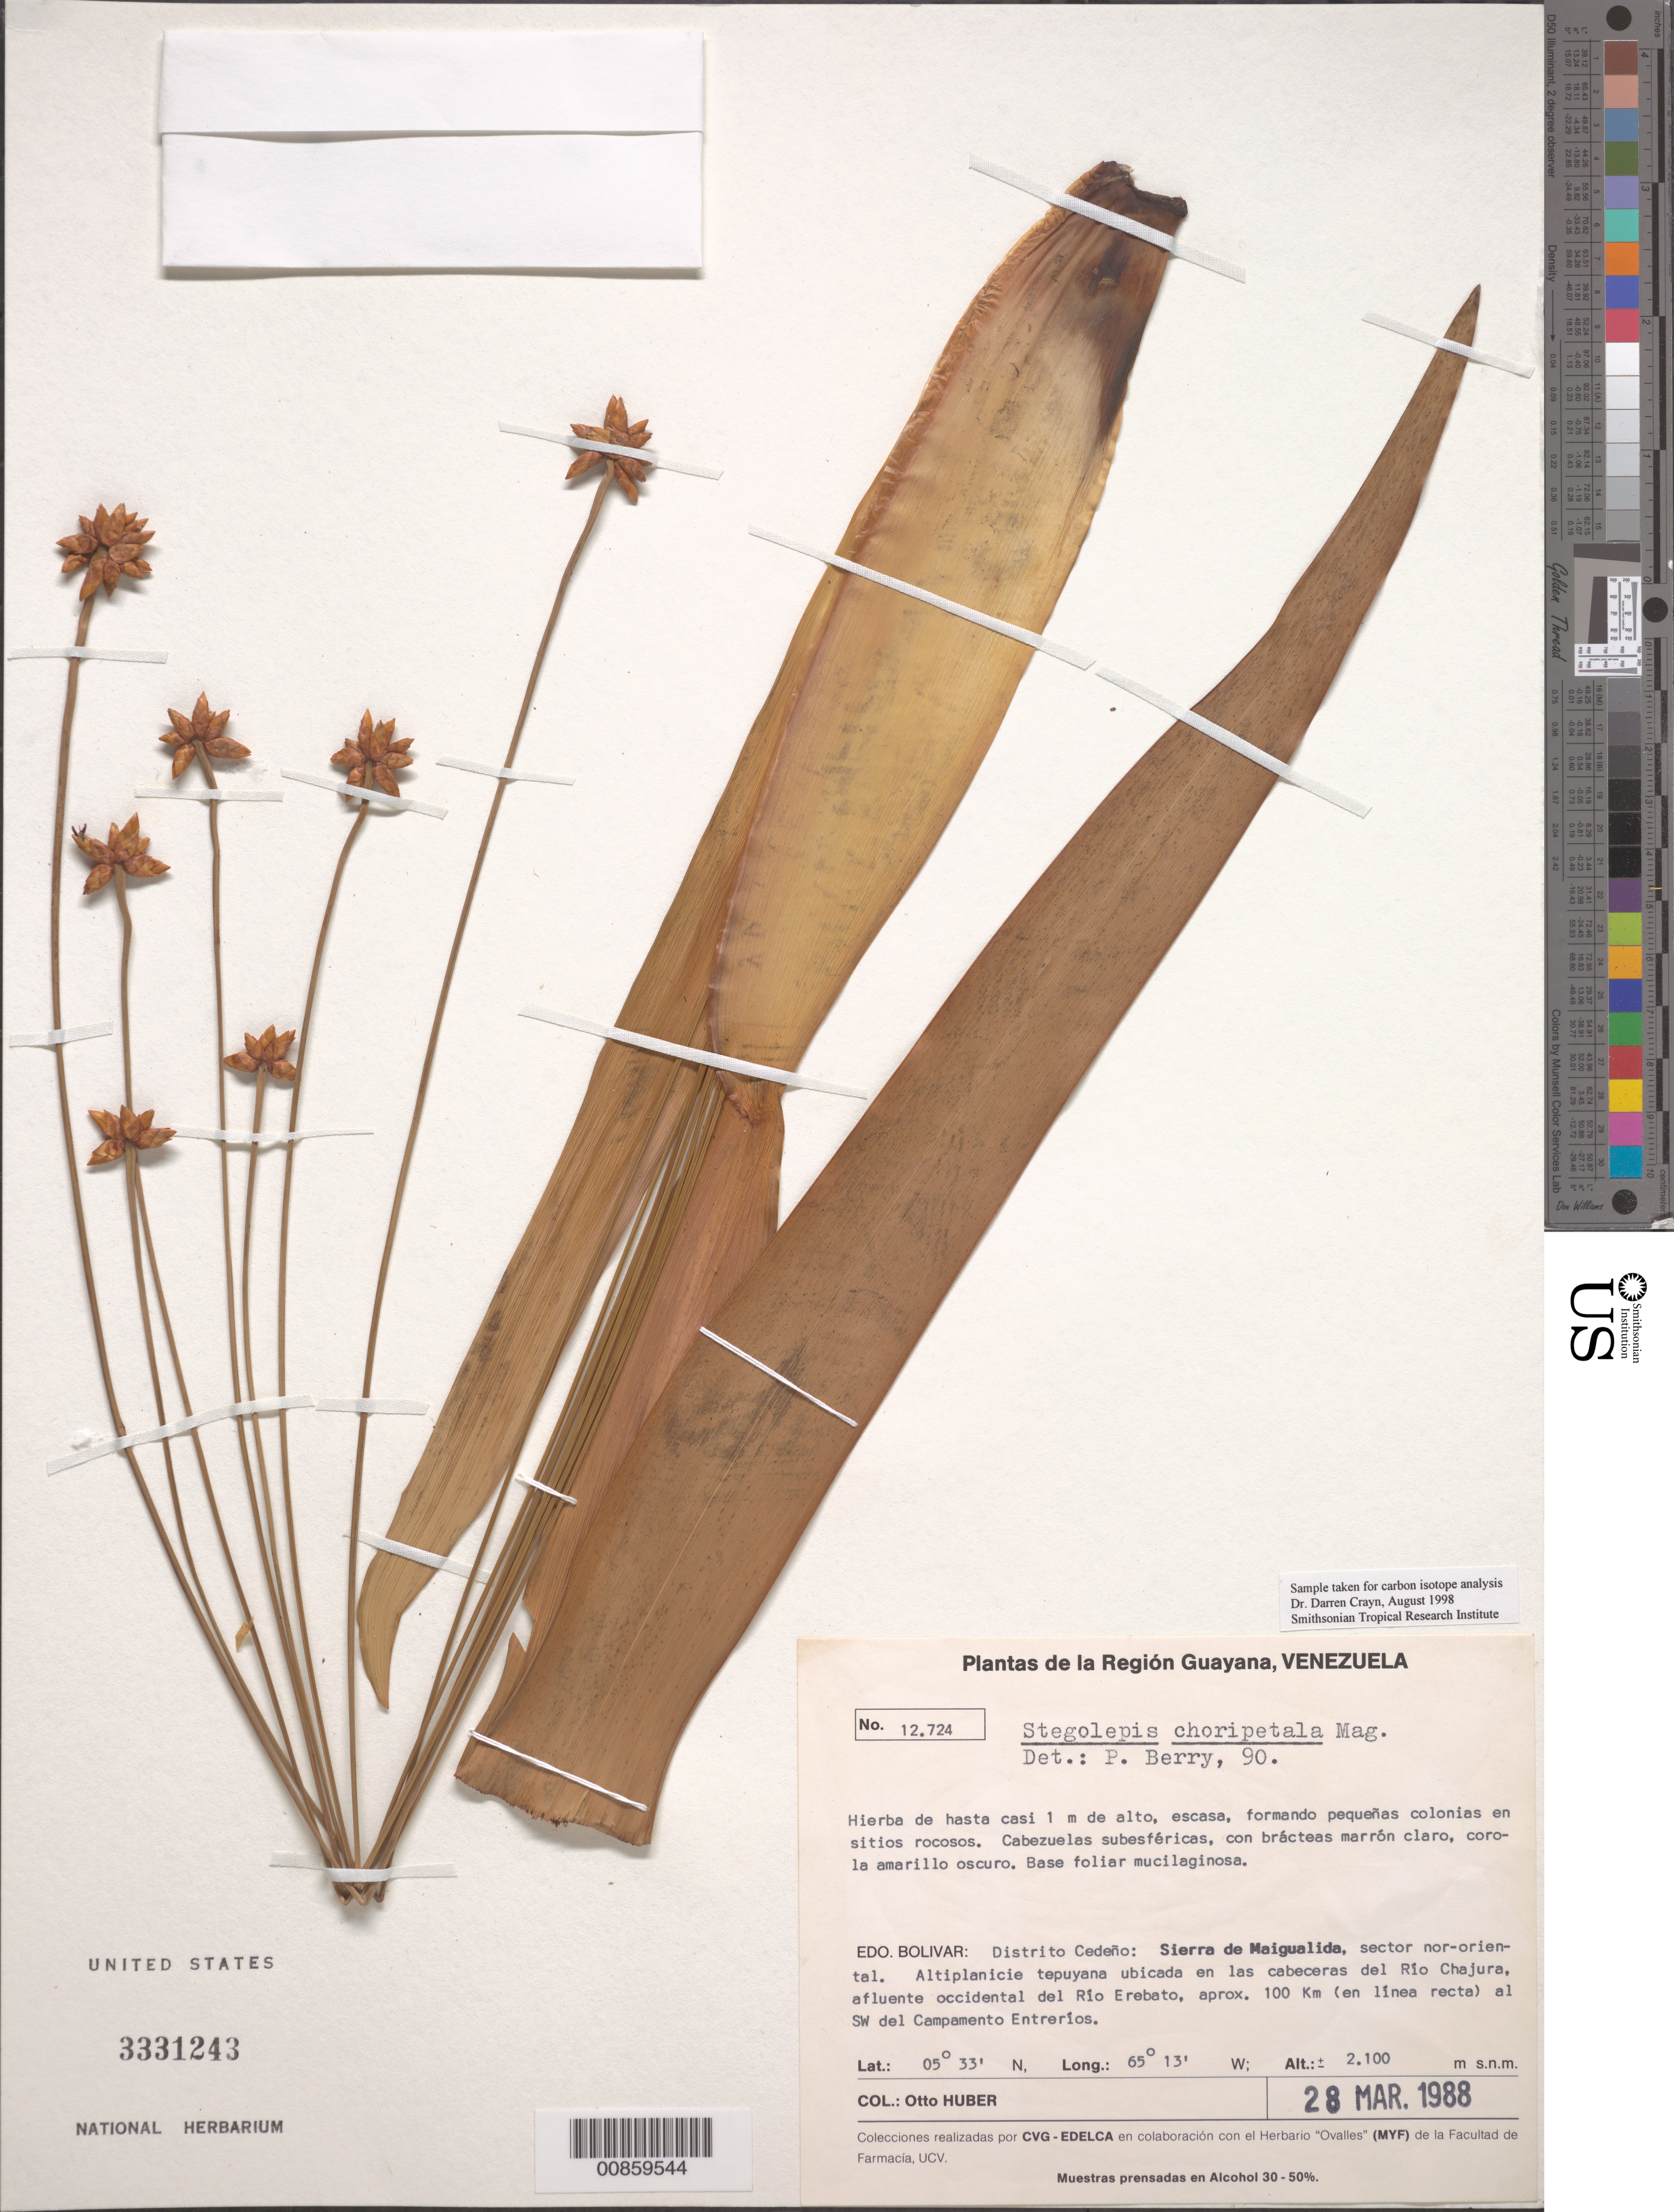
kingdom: Plantae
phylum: Tracheophyta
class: Liliopsida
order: Poales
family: Rapateaceae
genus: Stegolepis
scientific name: Stegolepis choripetala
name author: Maguire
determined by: Berry, P. E., (WIS), University of Wisconsin - Madison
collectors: O. Huber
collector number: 12724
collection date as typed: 28-Mar-88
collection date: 1988-03-28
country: Venezuela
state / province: Bolívar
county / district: Cedeño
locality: Sierra de Maigualida, sector nor-oriental, cabeceras del Río Chajura, afluente occidental del Río Erebato, aprox. 100 km al SW del Campamento EntreRíos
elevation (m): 2100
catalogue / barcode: US 3331243